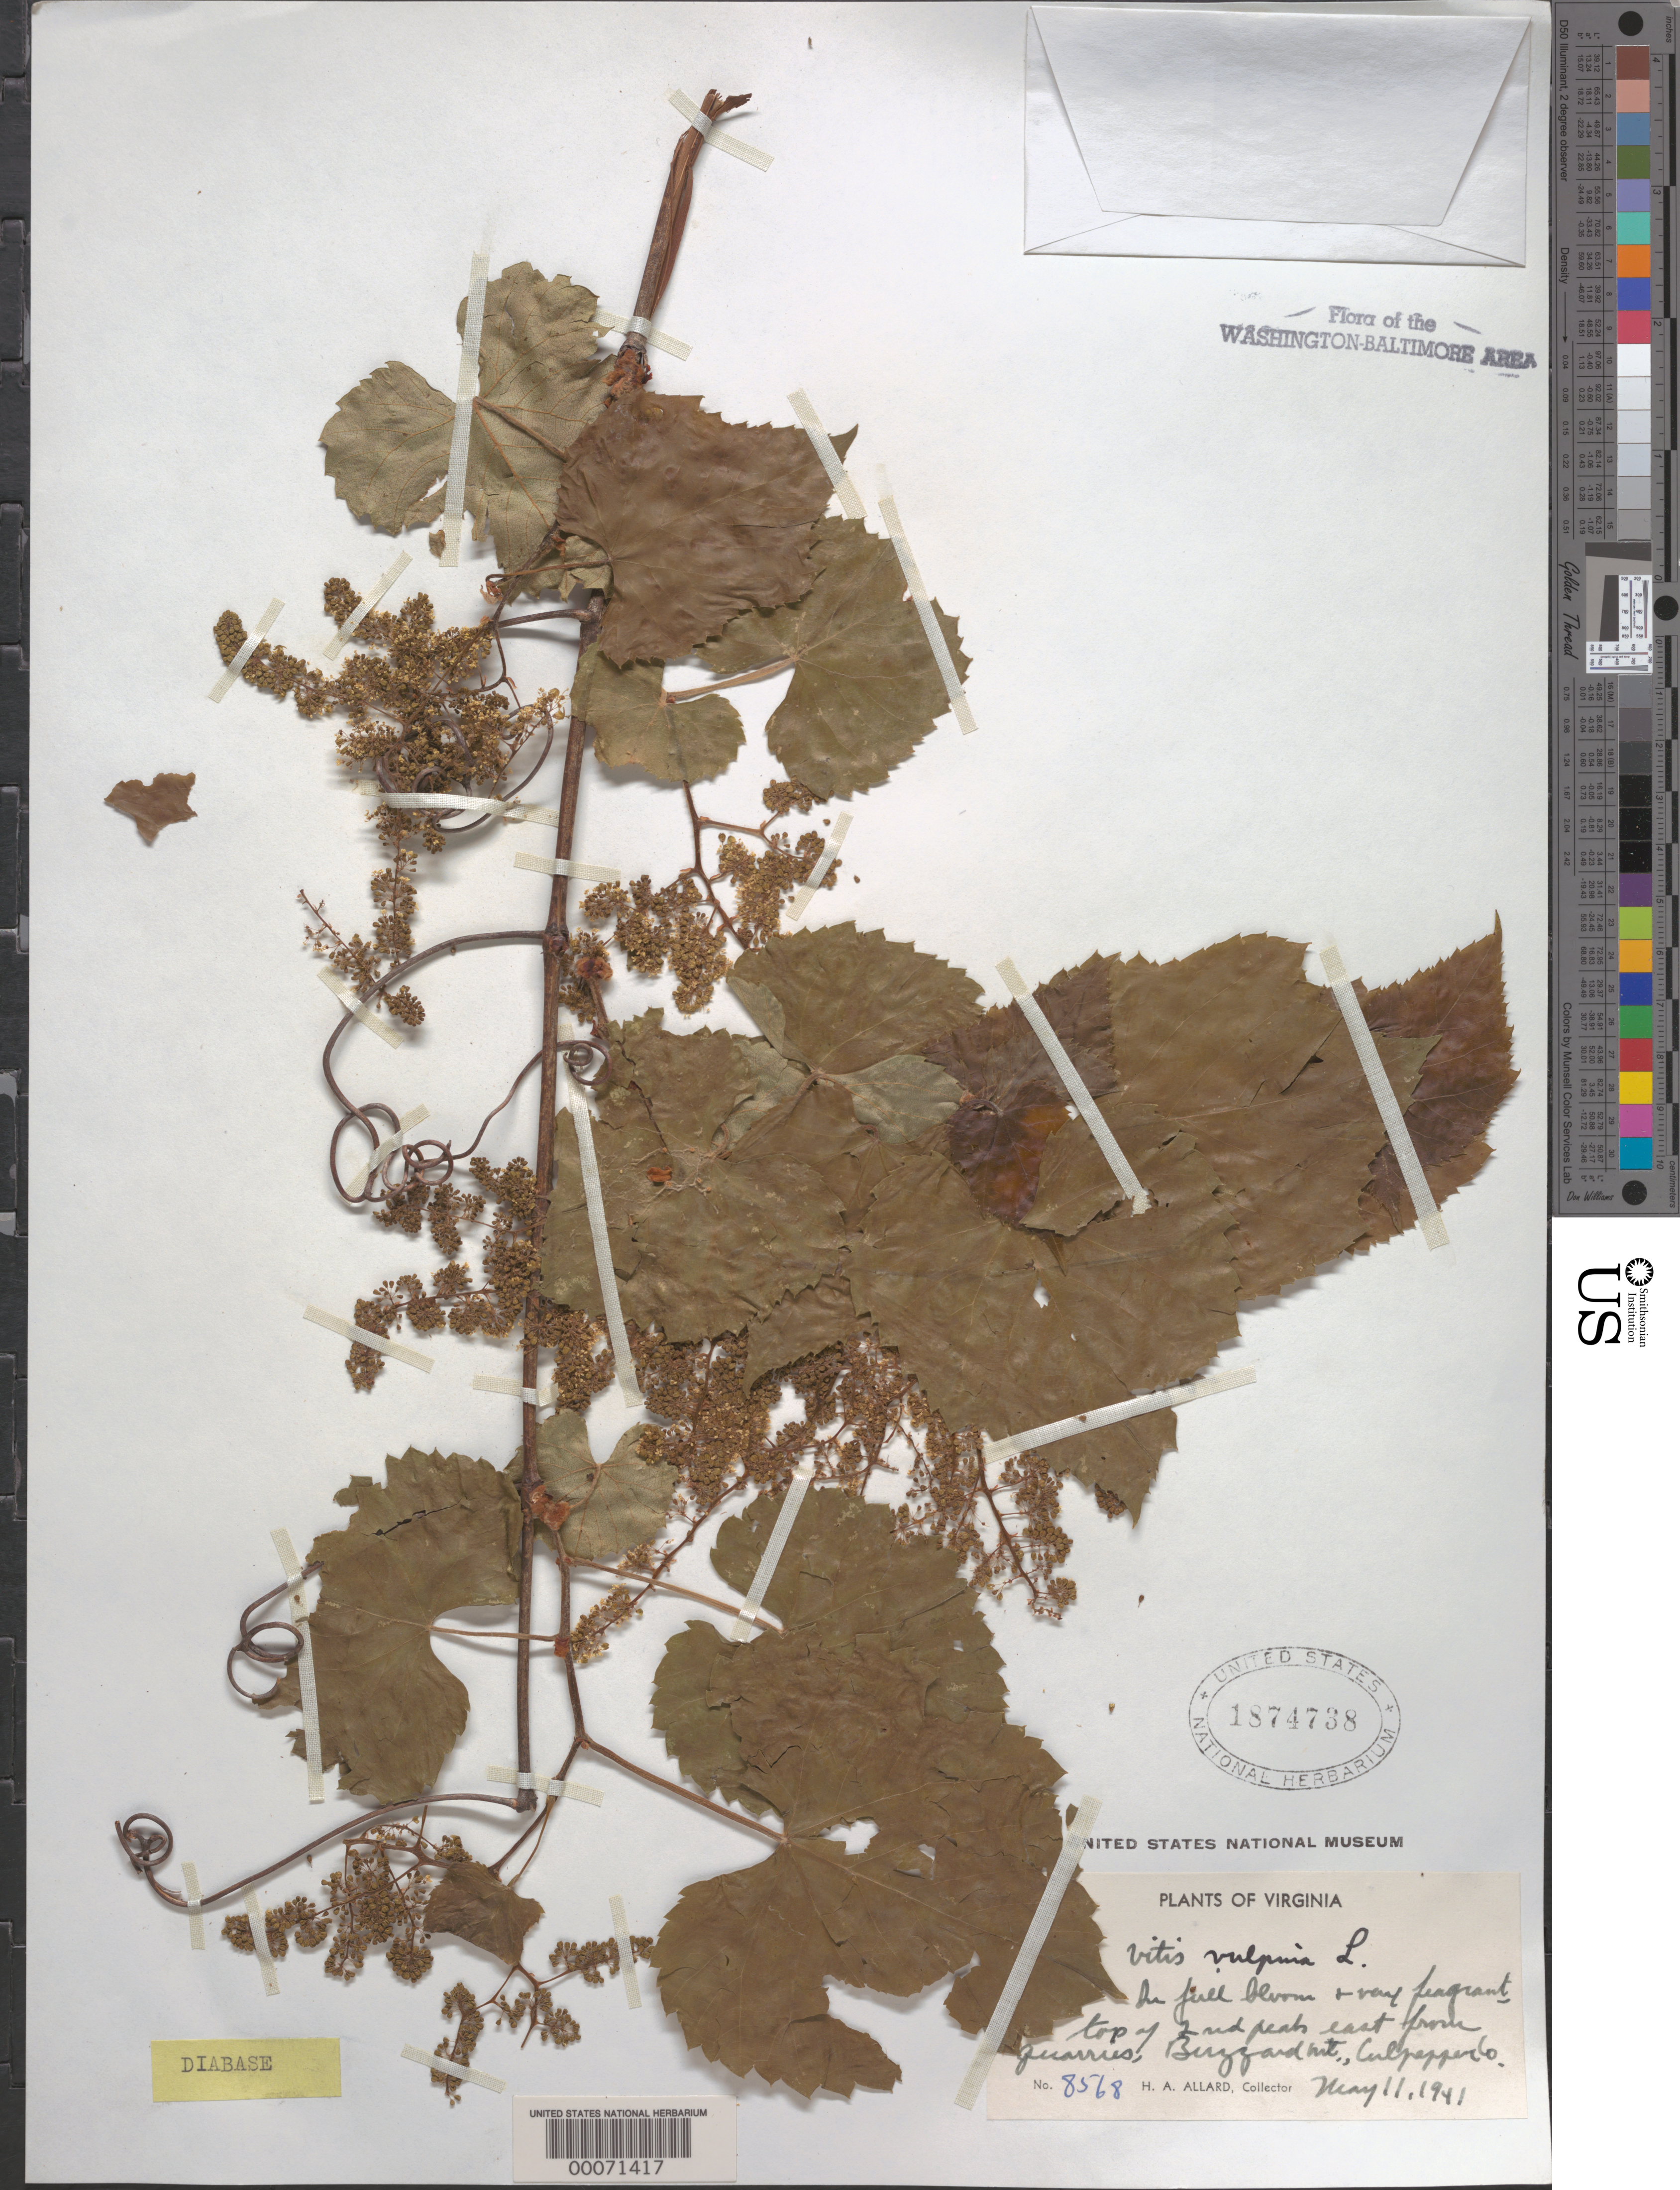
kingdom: Plantae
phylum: Tracheophyta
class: Magnoliopsida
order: Vitales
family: Vitaceae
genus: Vitis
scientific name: Vitis vulpina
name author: L.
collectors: H. A. Allard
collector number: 8568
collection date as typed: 11 May 1941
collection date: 1941-05-11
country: United States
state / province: Virginia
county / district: Culpeper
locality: Buzzard Mountain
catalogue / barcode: US 1874738